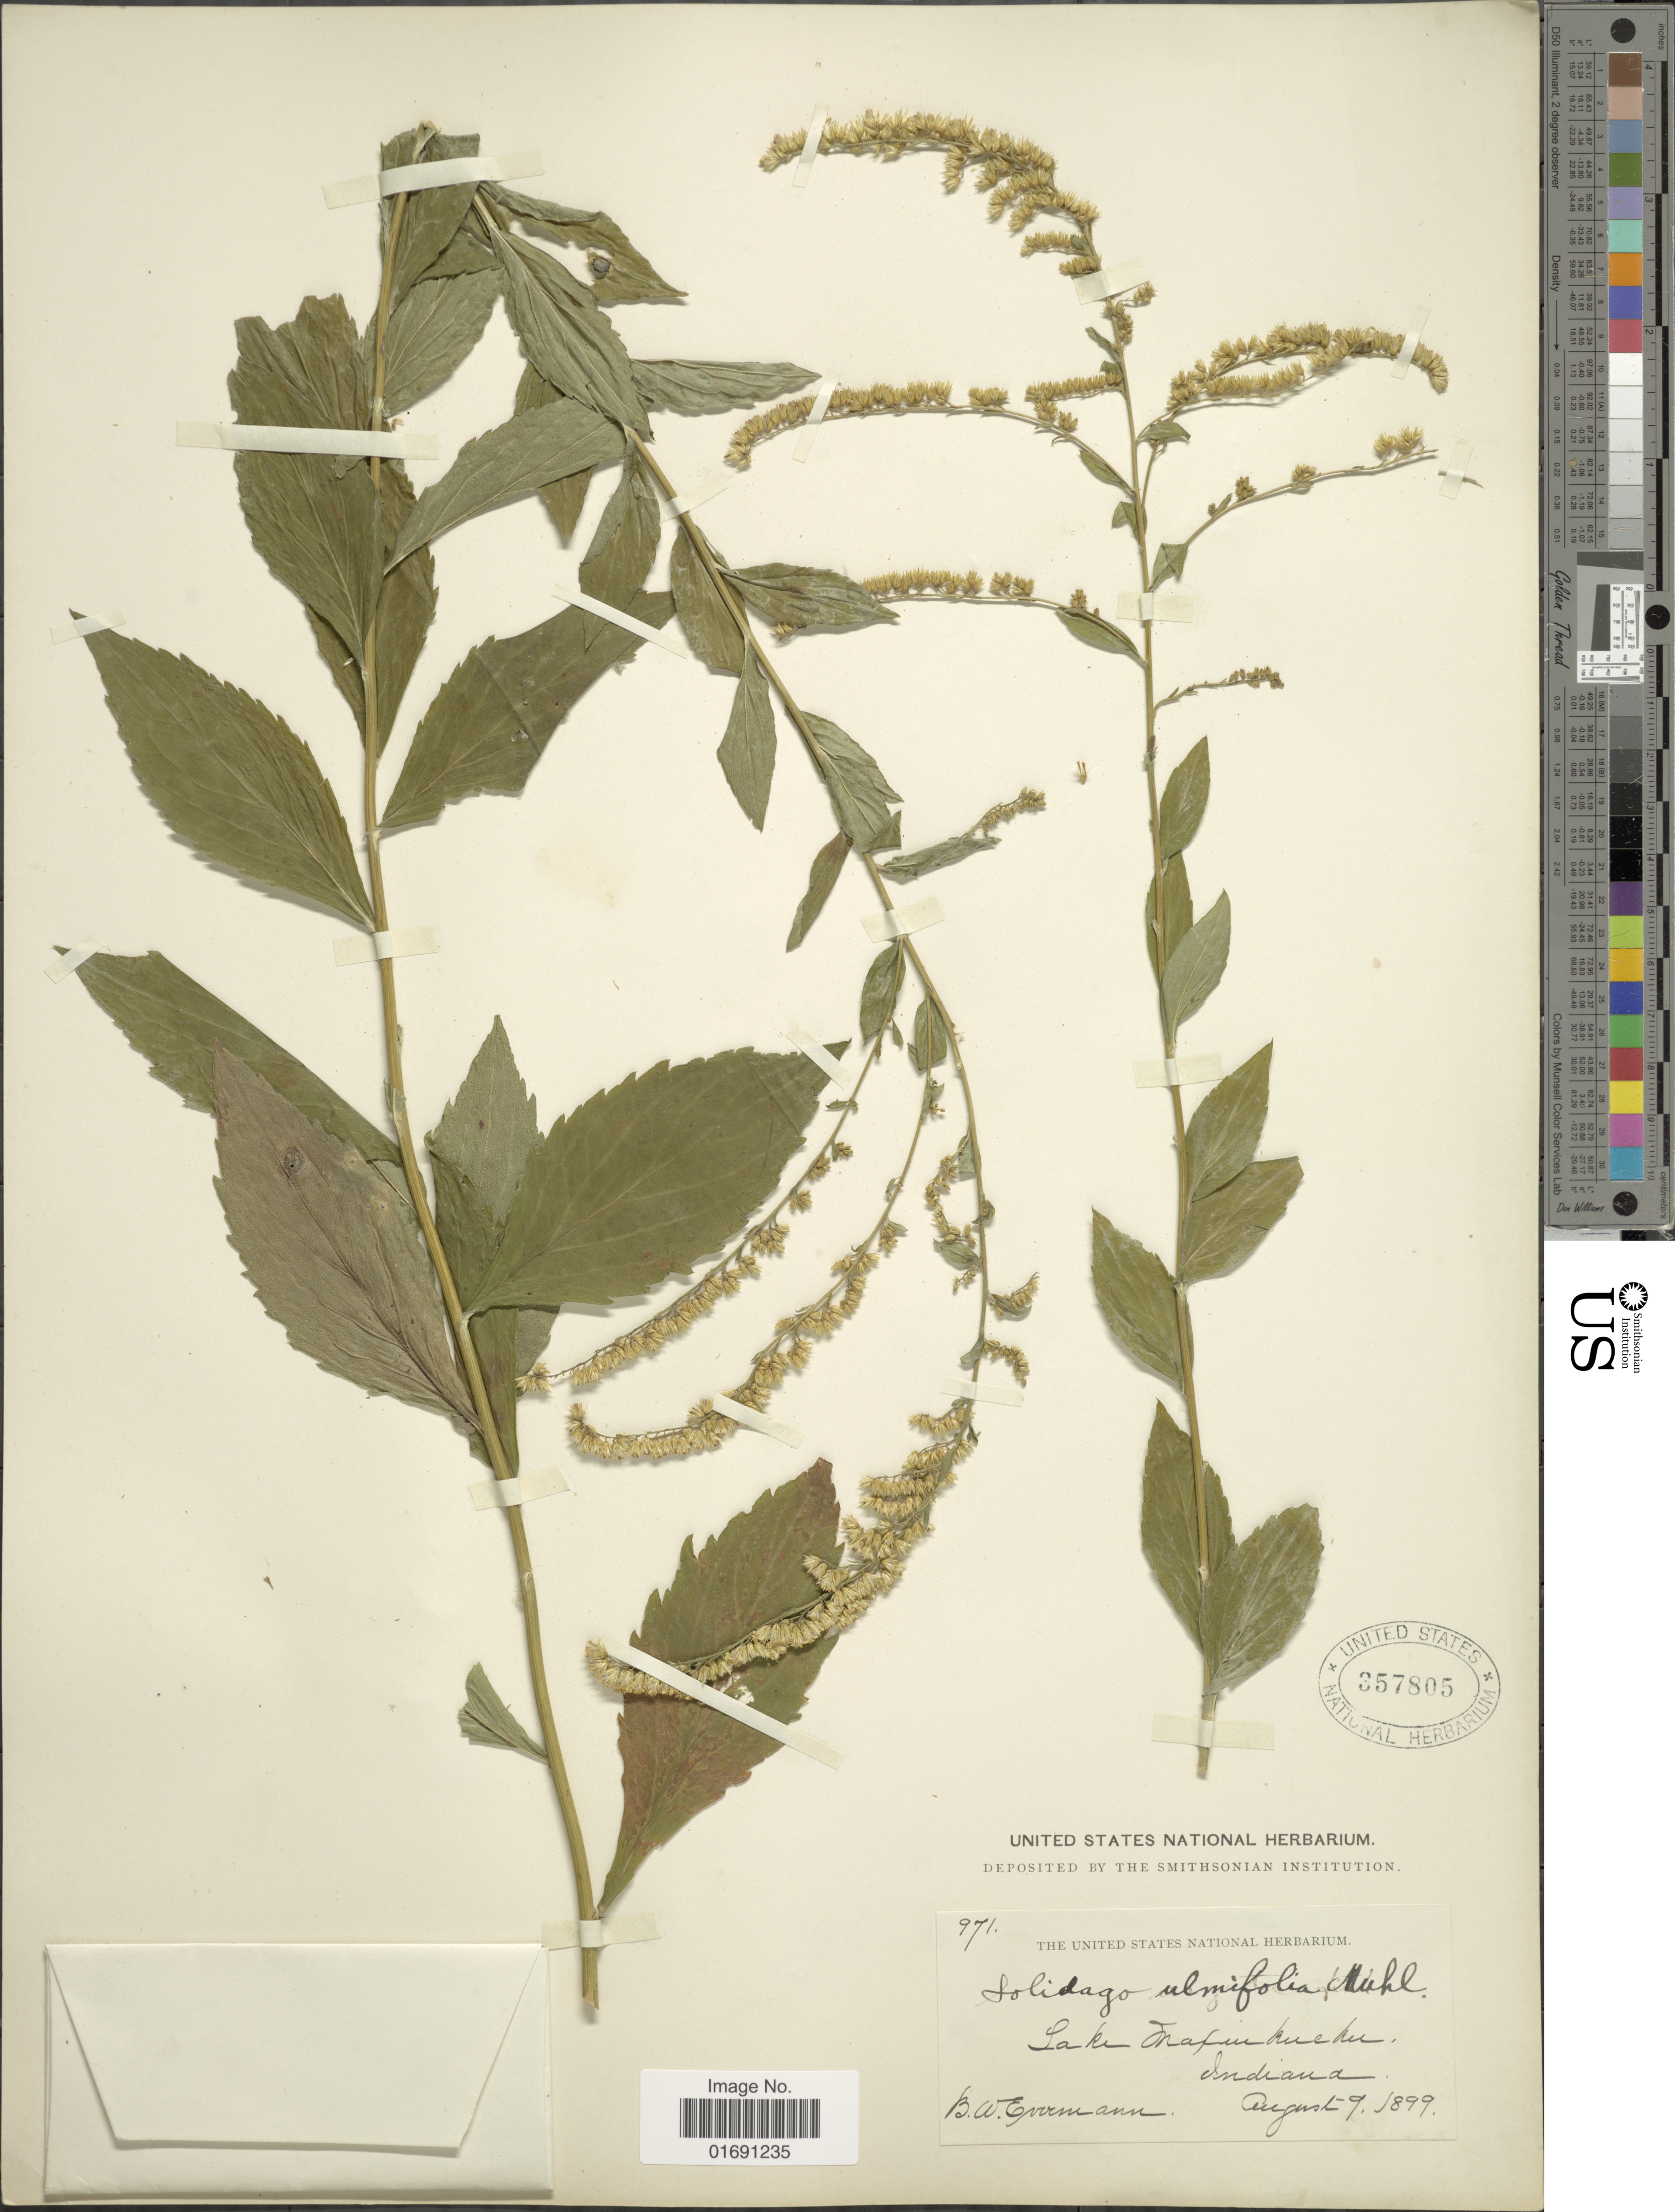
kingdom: Plantae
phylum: Tracheophyta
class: Magnoliopsida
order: Asterales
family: Asteraceae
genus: Solidago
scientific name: Solidago ulmifolia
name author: Muhl. ex Willd.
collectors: B. W. Evermann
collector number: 971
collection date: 1899-08-09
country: United States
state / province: Indiana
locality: Lake Maxinkuckee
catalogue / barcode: US 357805